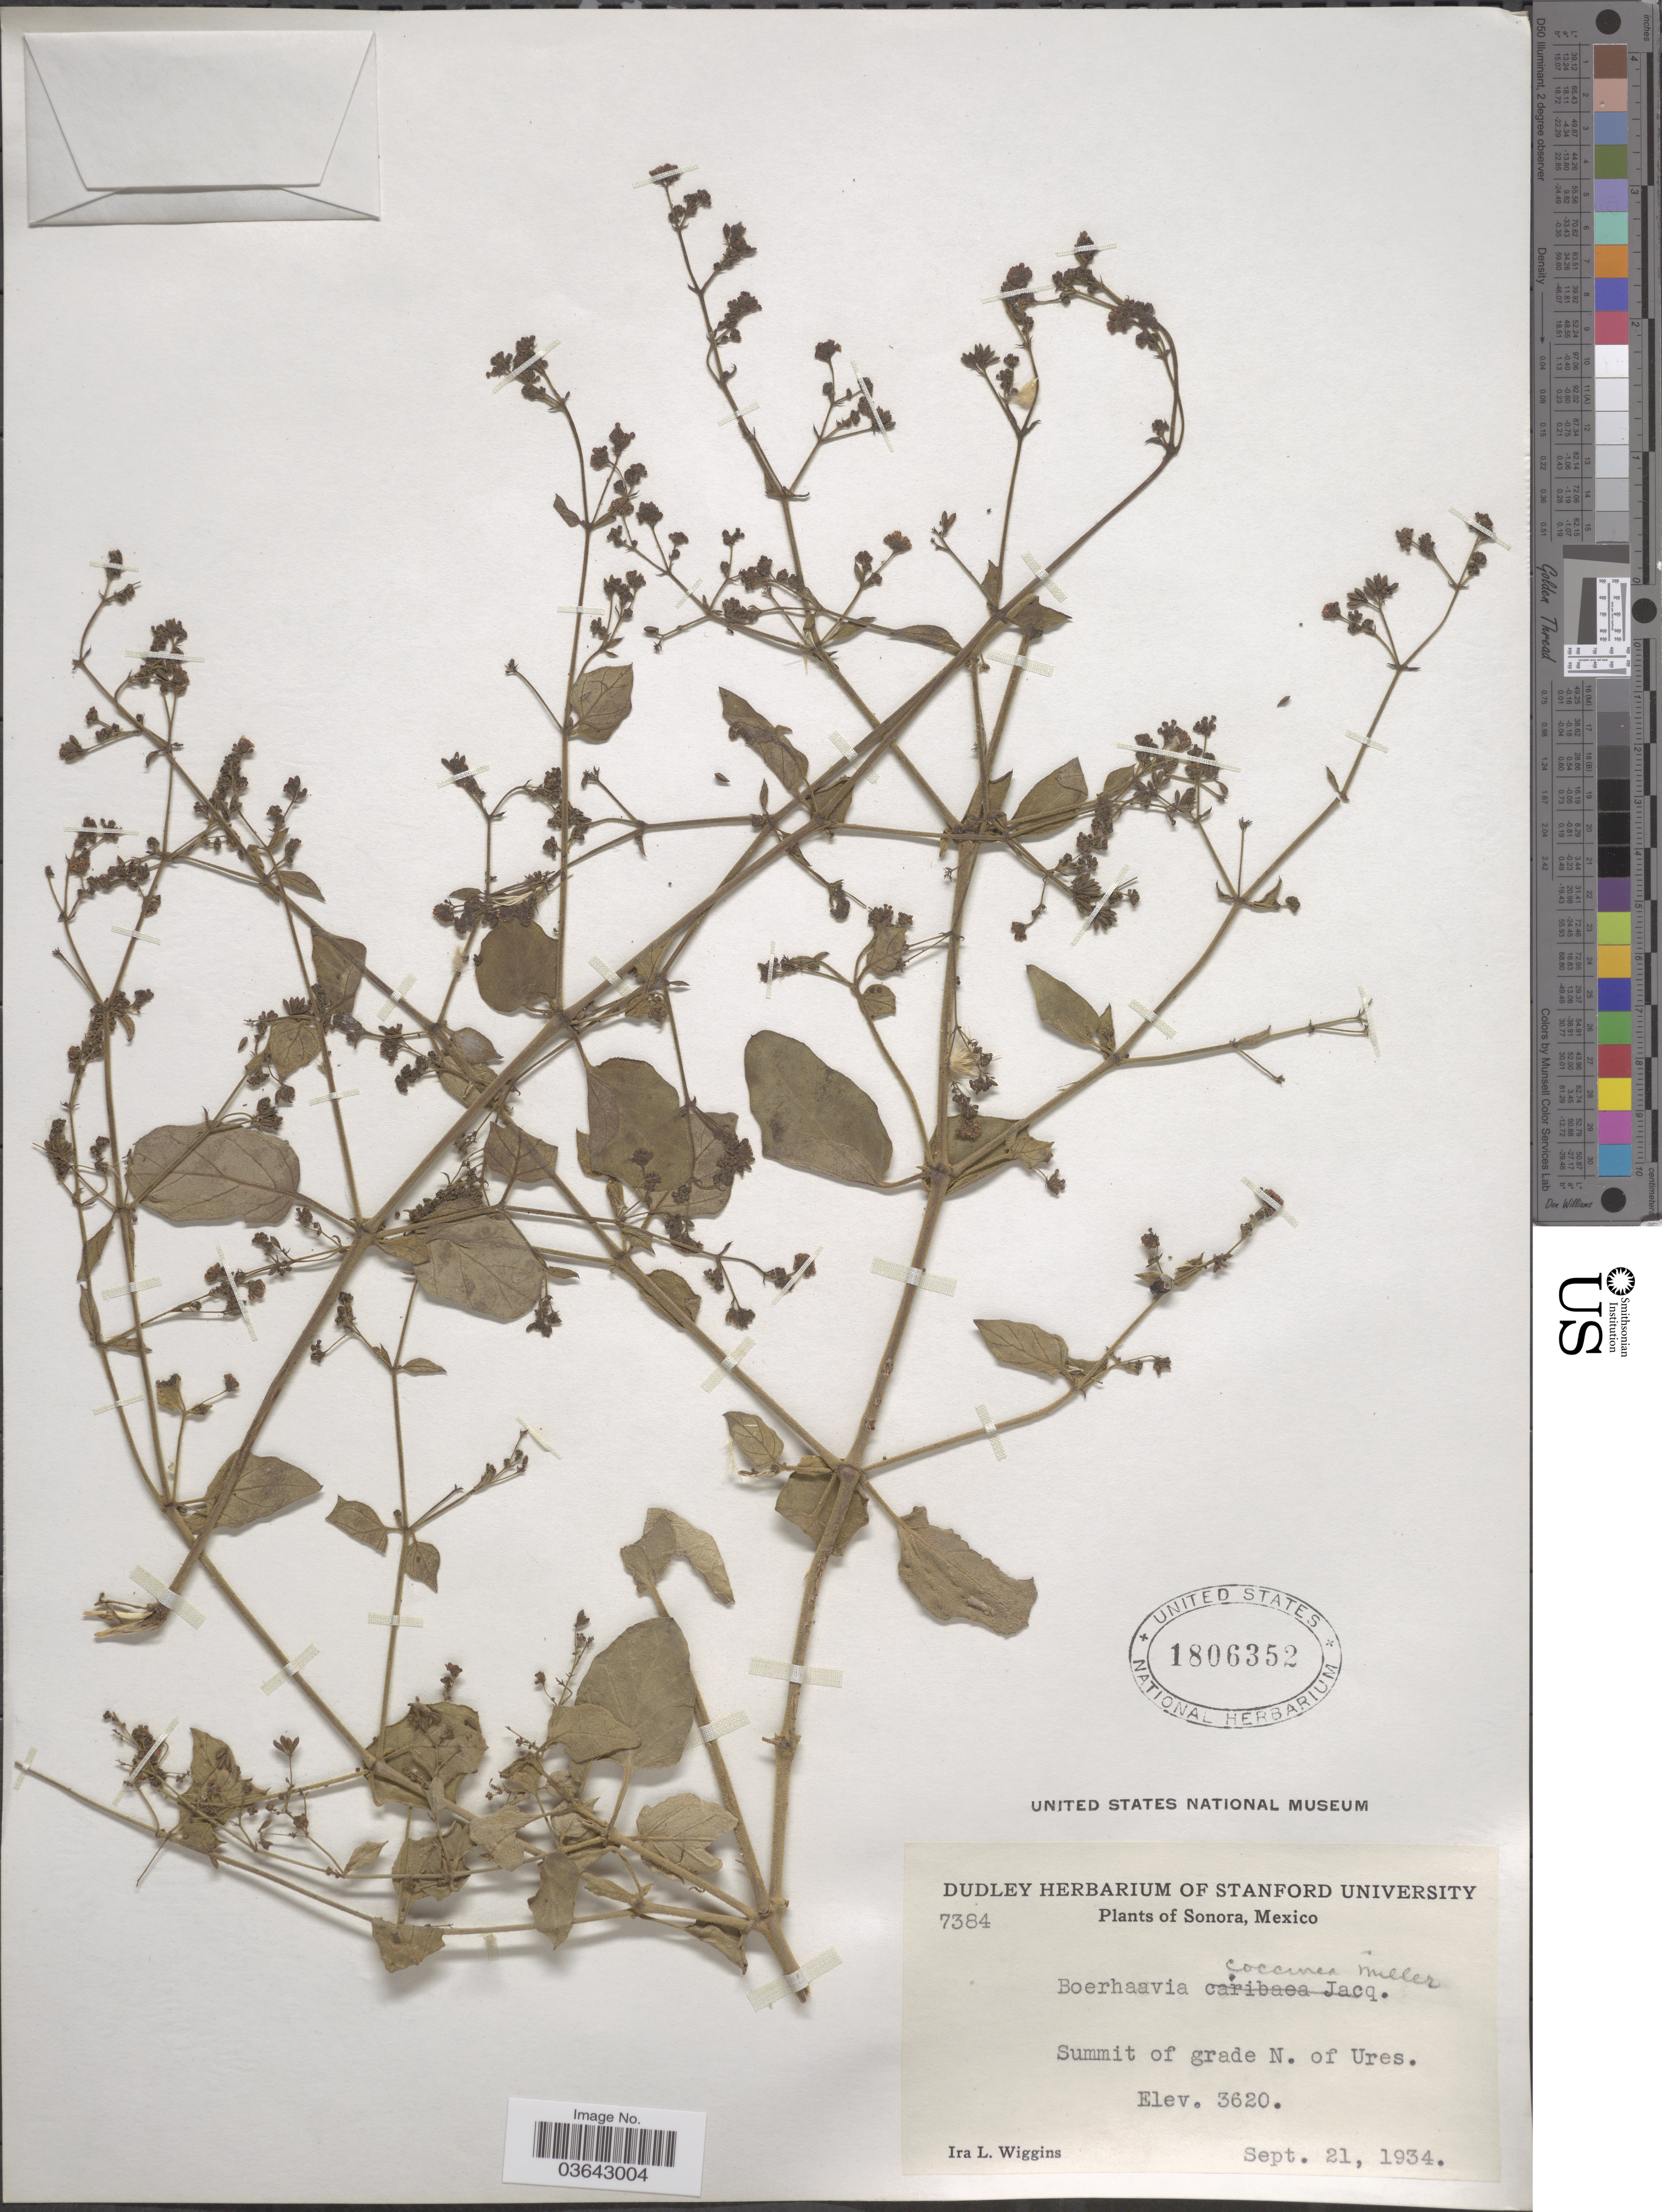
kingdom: Plantae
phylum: Tracheophyta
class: Magnoliopsida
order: Caryophyllales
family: Nyctaginaceae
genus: Boerhavia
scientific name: Boerhavia coccinea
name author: Mill.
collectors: I. L. Wiggins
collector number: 7384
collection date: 1934-09-21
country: Mexico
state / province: Sonora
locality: Summit of grade N. of Ures.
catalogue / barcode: US 1806352